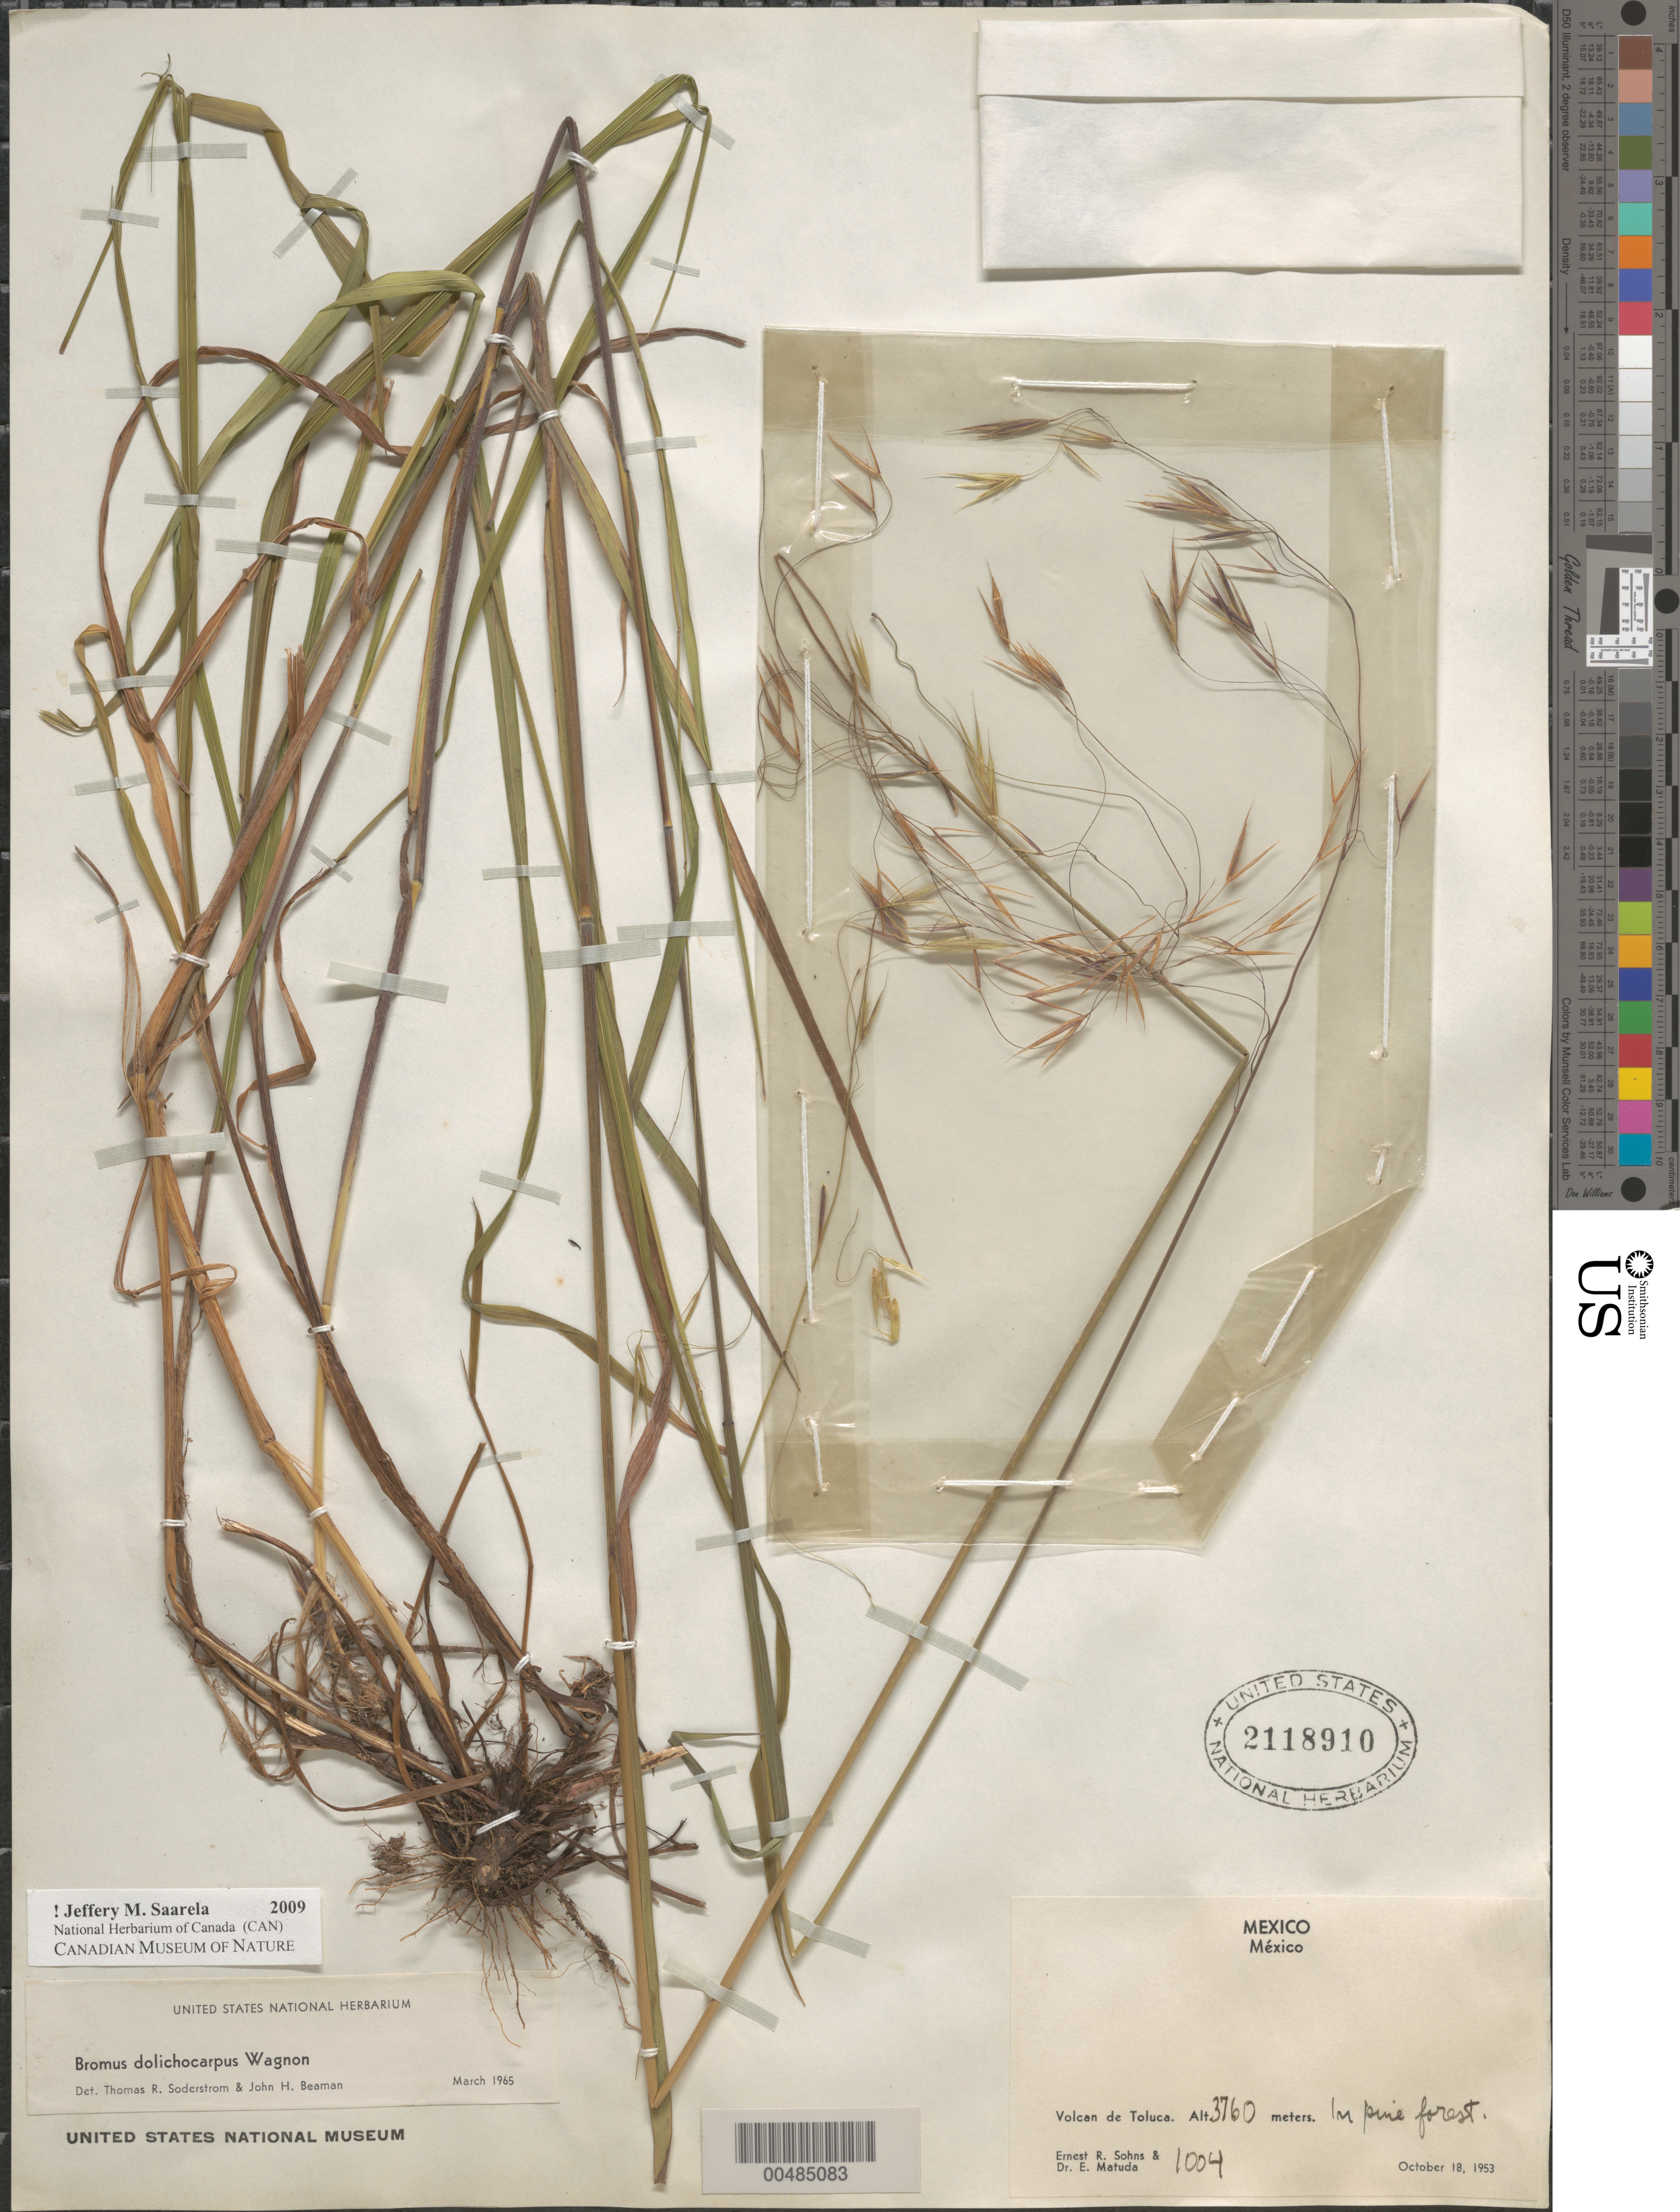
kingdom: Plantae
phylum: Tracheophyta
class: Liliopsida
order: Poales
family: Poaceae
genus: Bromus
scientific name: Bromus dolichocarpus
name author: Wagnon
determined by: Soderstrom, T. R.; Beaman, J. H.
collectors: E. R. Sohns & E. Matuda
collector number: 1004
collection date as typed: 18 Oct 1953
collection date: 1953-10-18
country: Mexico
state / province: México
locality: Volcan de Toluca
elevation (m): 3760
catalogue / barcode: US 2118910